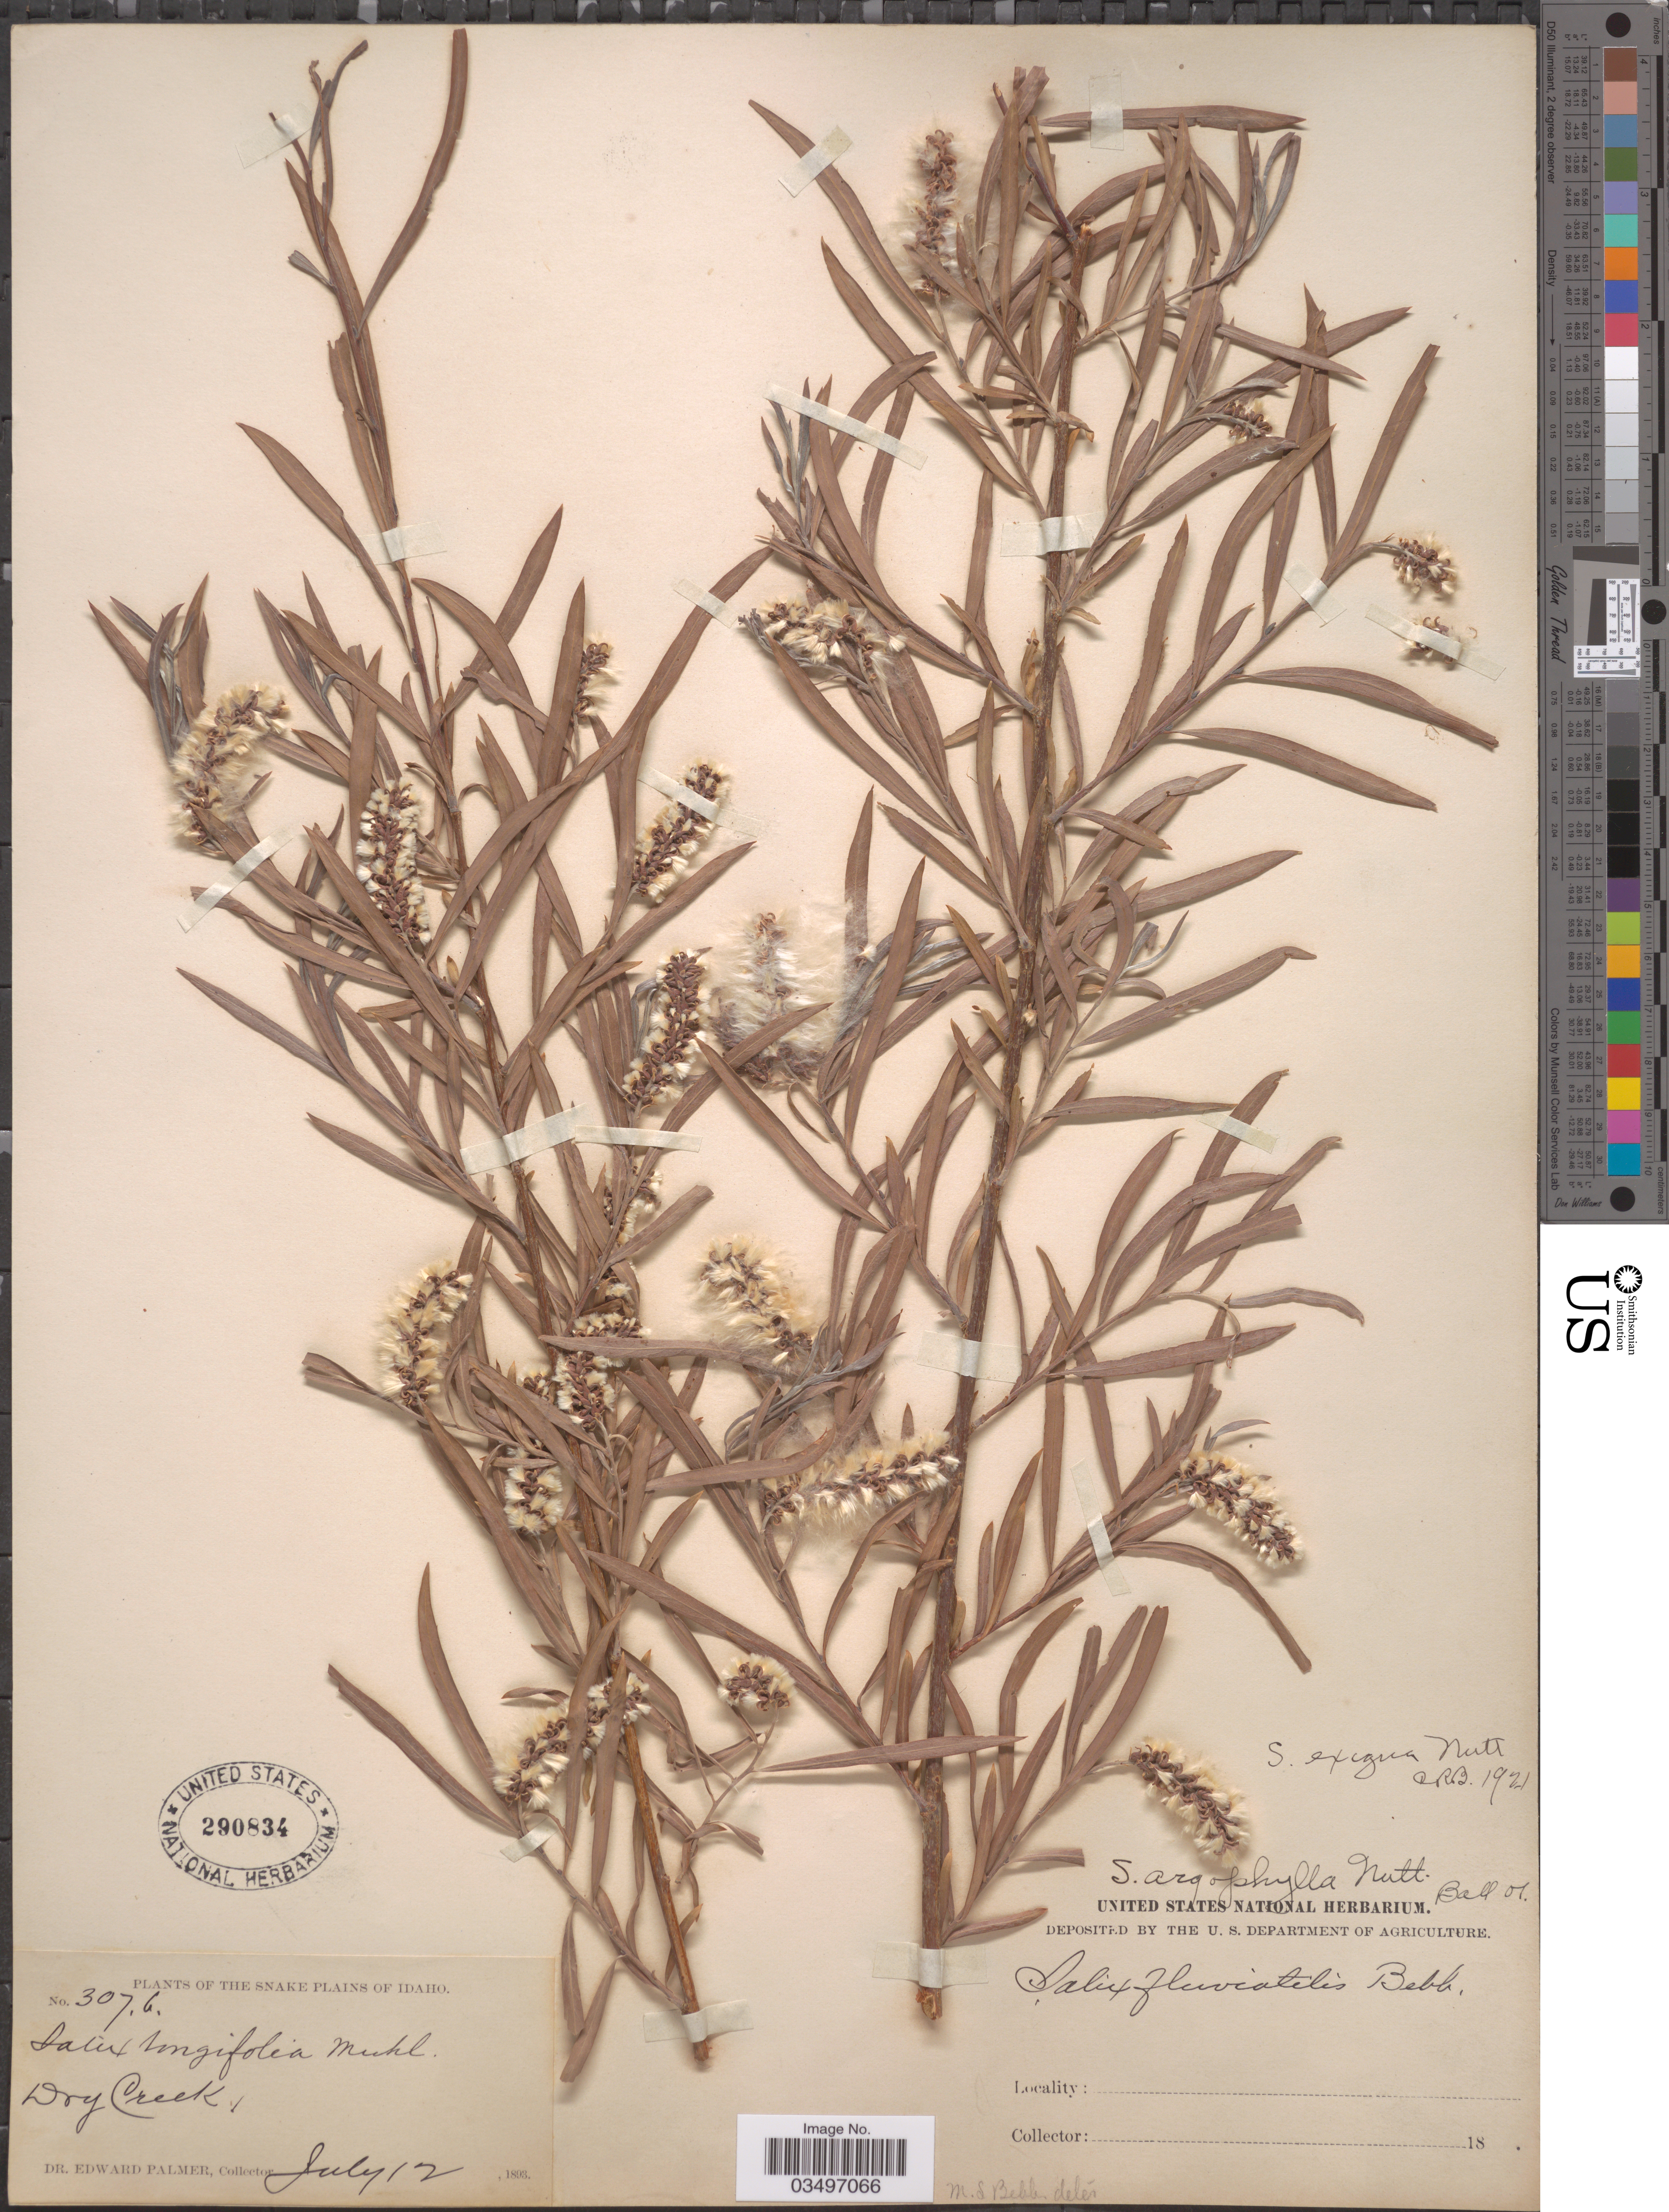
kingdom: Plantae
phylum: Tracheophyta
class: Magnoliopsida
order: Malpighiales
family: Salicaceae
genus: Salix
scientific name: Salix exigua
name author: Nutt.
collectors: E. Palmer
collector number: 3076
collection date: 1893-07-12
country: United States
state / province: Idaho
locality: Snake Plains of Idaho. Dry Creek.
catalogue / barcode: US 290834